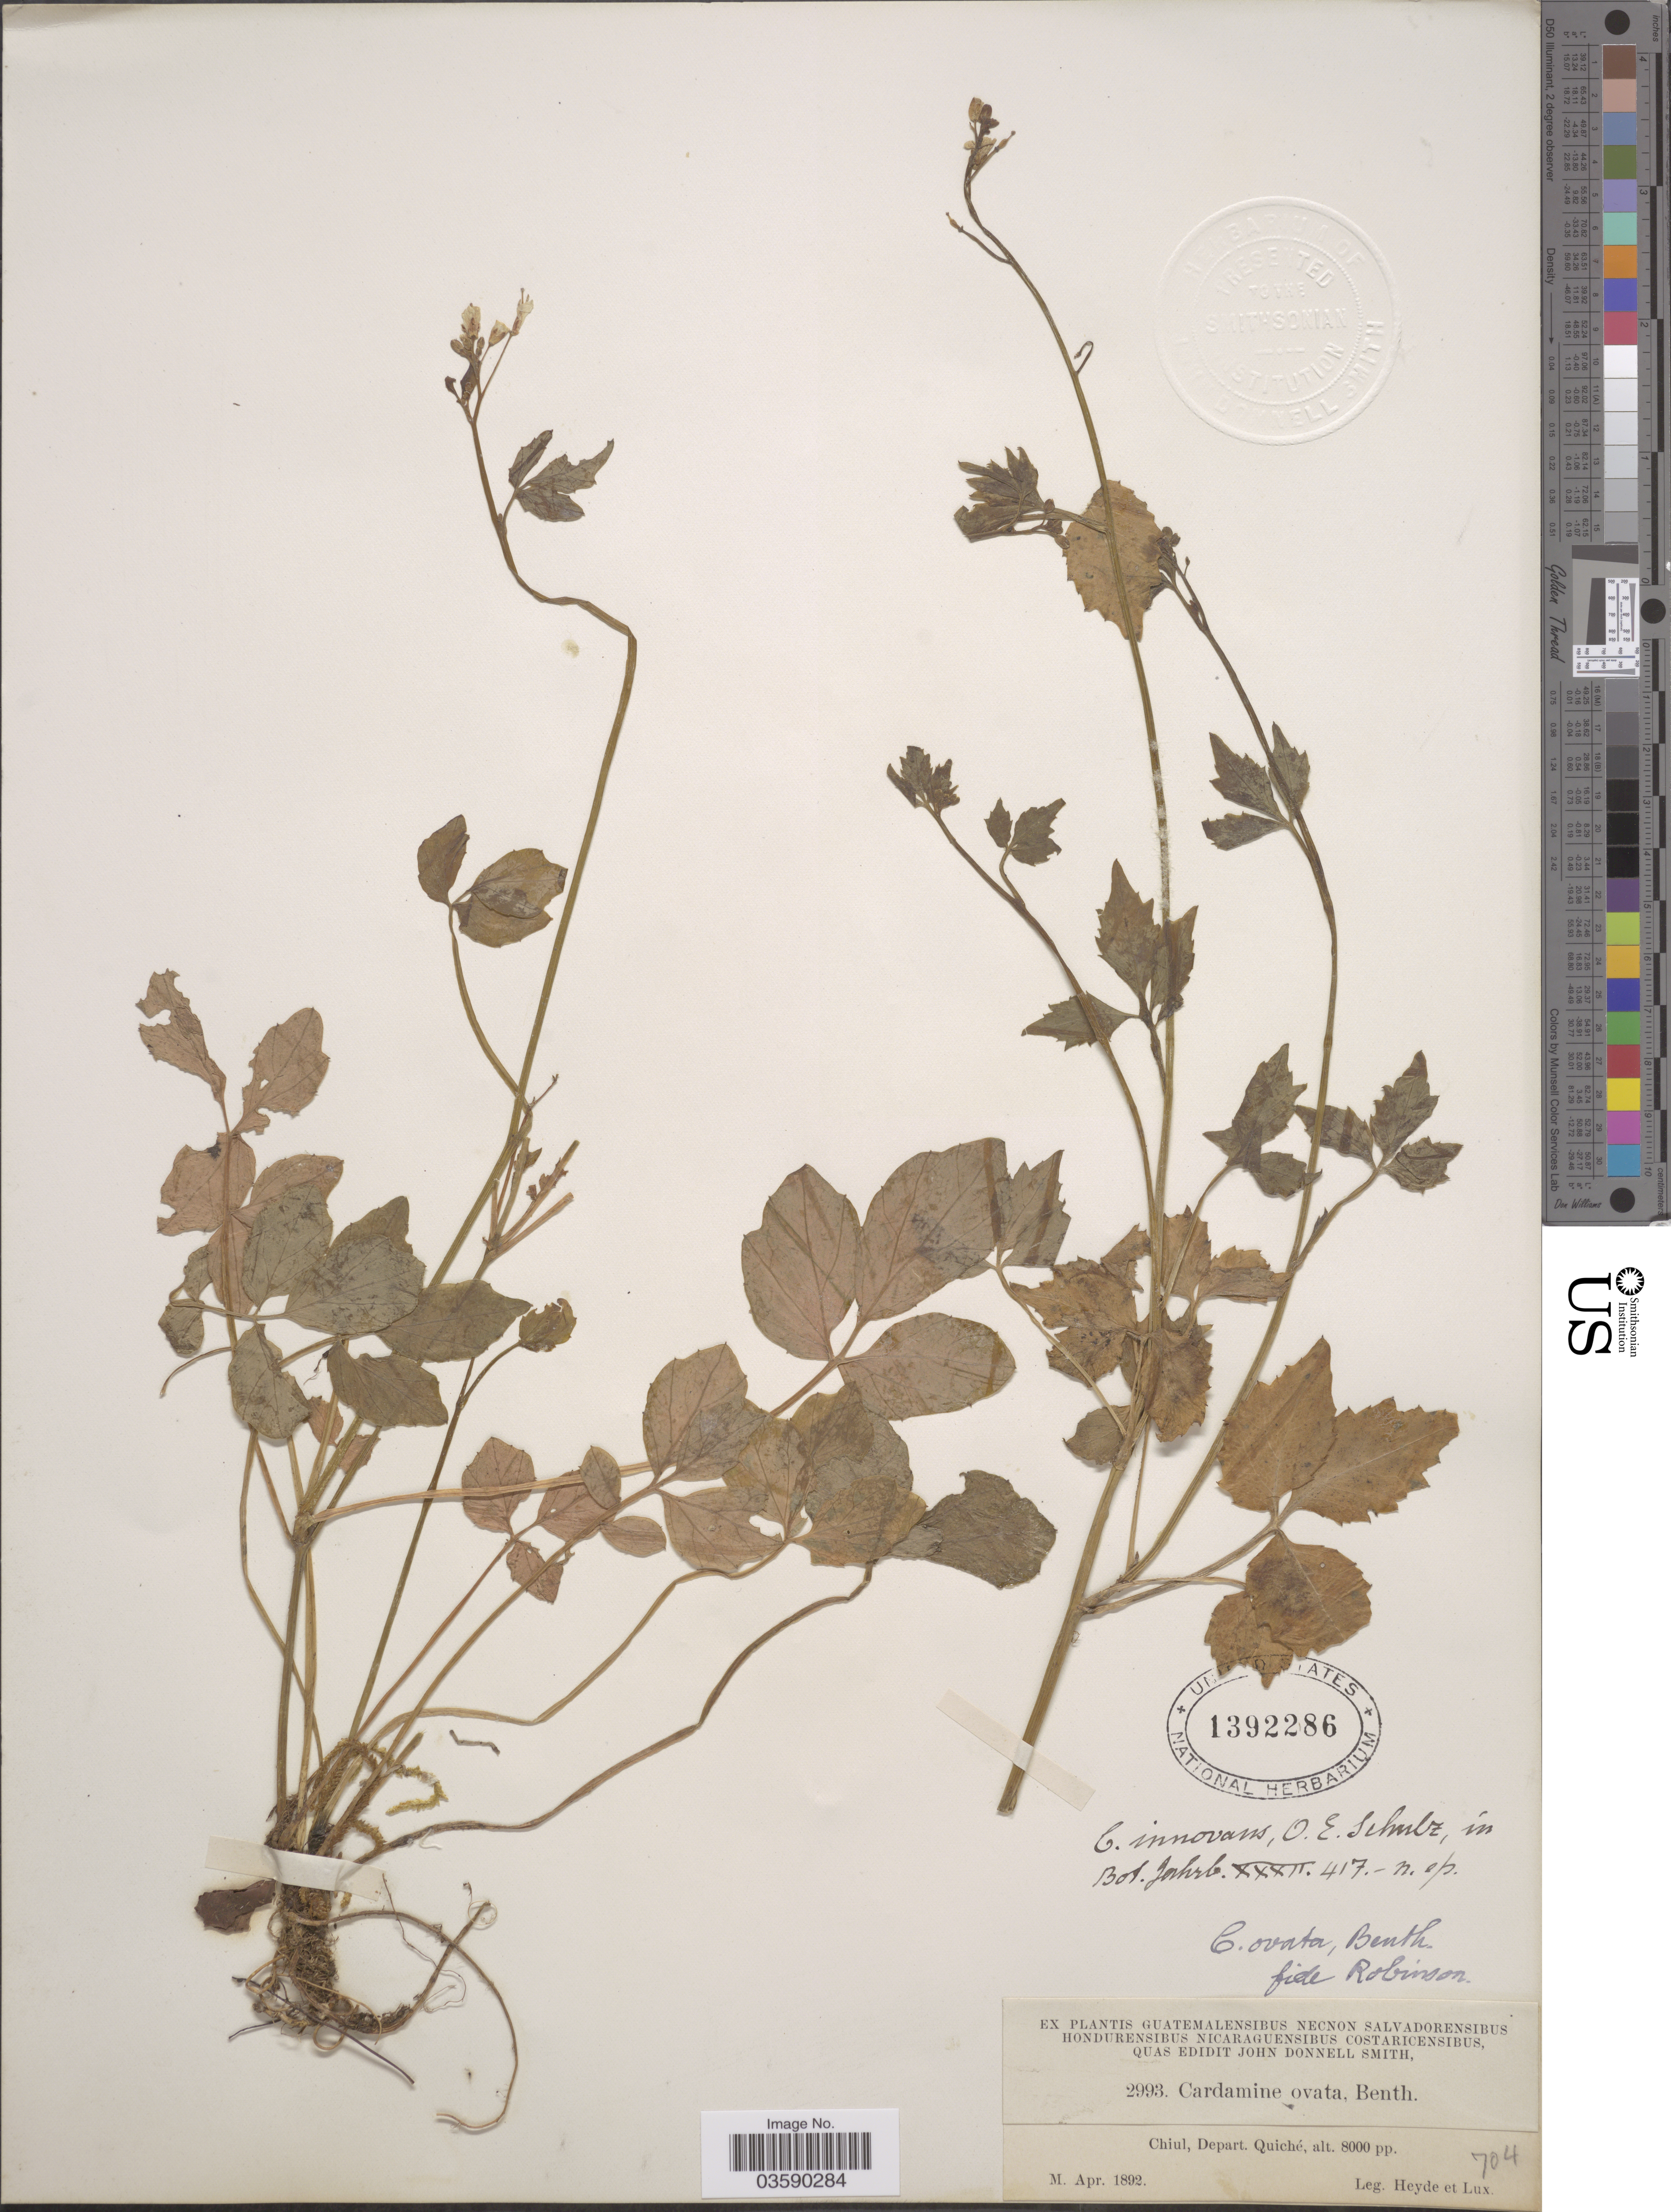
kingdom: Plantae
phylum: Tracheophyta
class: Magnoliopsida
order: Brassicales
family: Brassicaceae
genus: Cardamine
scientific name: Cardamine innovans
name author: O.E. Schulz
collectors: Heyde & Lux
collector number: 2993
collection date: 1892-04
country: Guatemala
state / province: El Quiche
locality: Chiul, Depart. Quiché.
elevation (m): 2438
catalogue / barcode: US 1392286